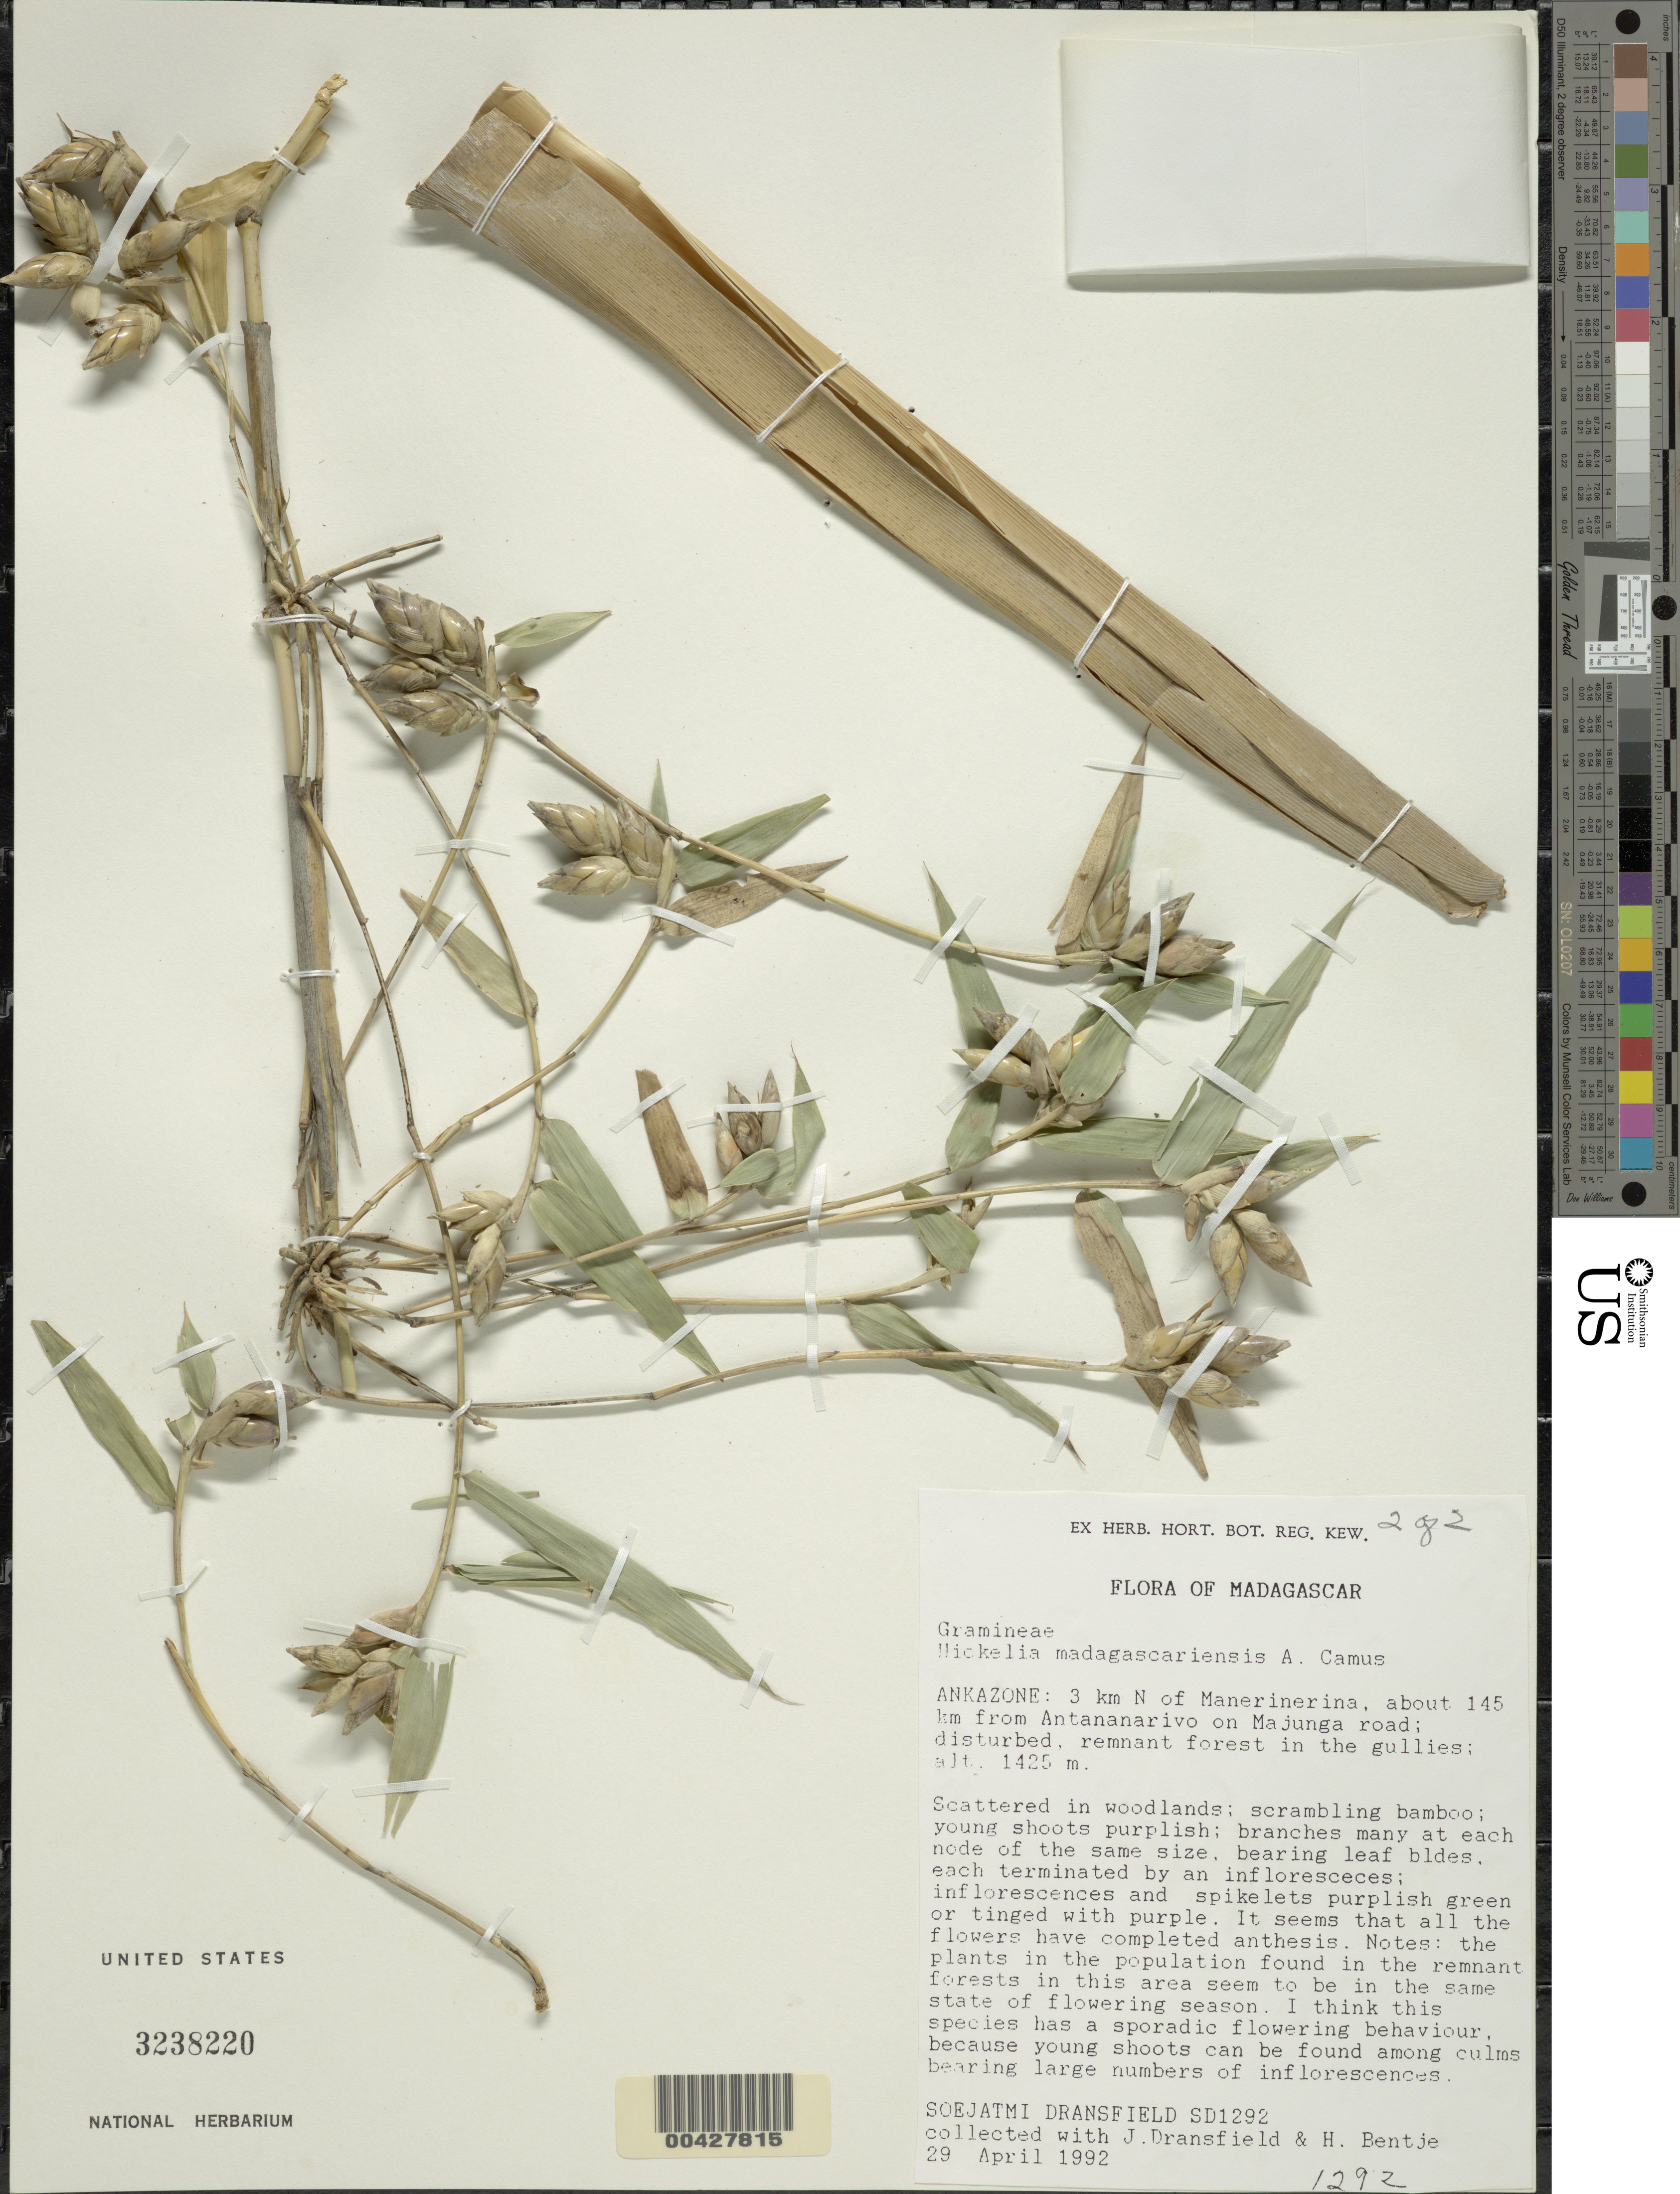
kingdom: Plantae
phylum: Tracheophyta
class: Liliopsida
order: Poales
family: Poaceae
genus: Hickelia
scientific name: Hickelia madagascariensis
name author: A. Camus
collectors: S. Dransfield, J. Dransfield & H. J. Beentje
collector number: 1292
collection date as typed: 29 Apr 1992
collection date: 1992-04-29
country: Madagascar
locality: Ankazone, n of manerinerina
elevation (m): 1425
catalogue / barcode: US 3238220